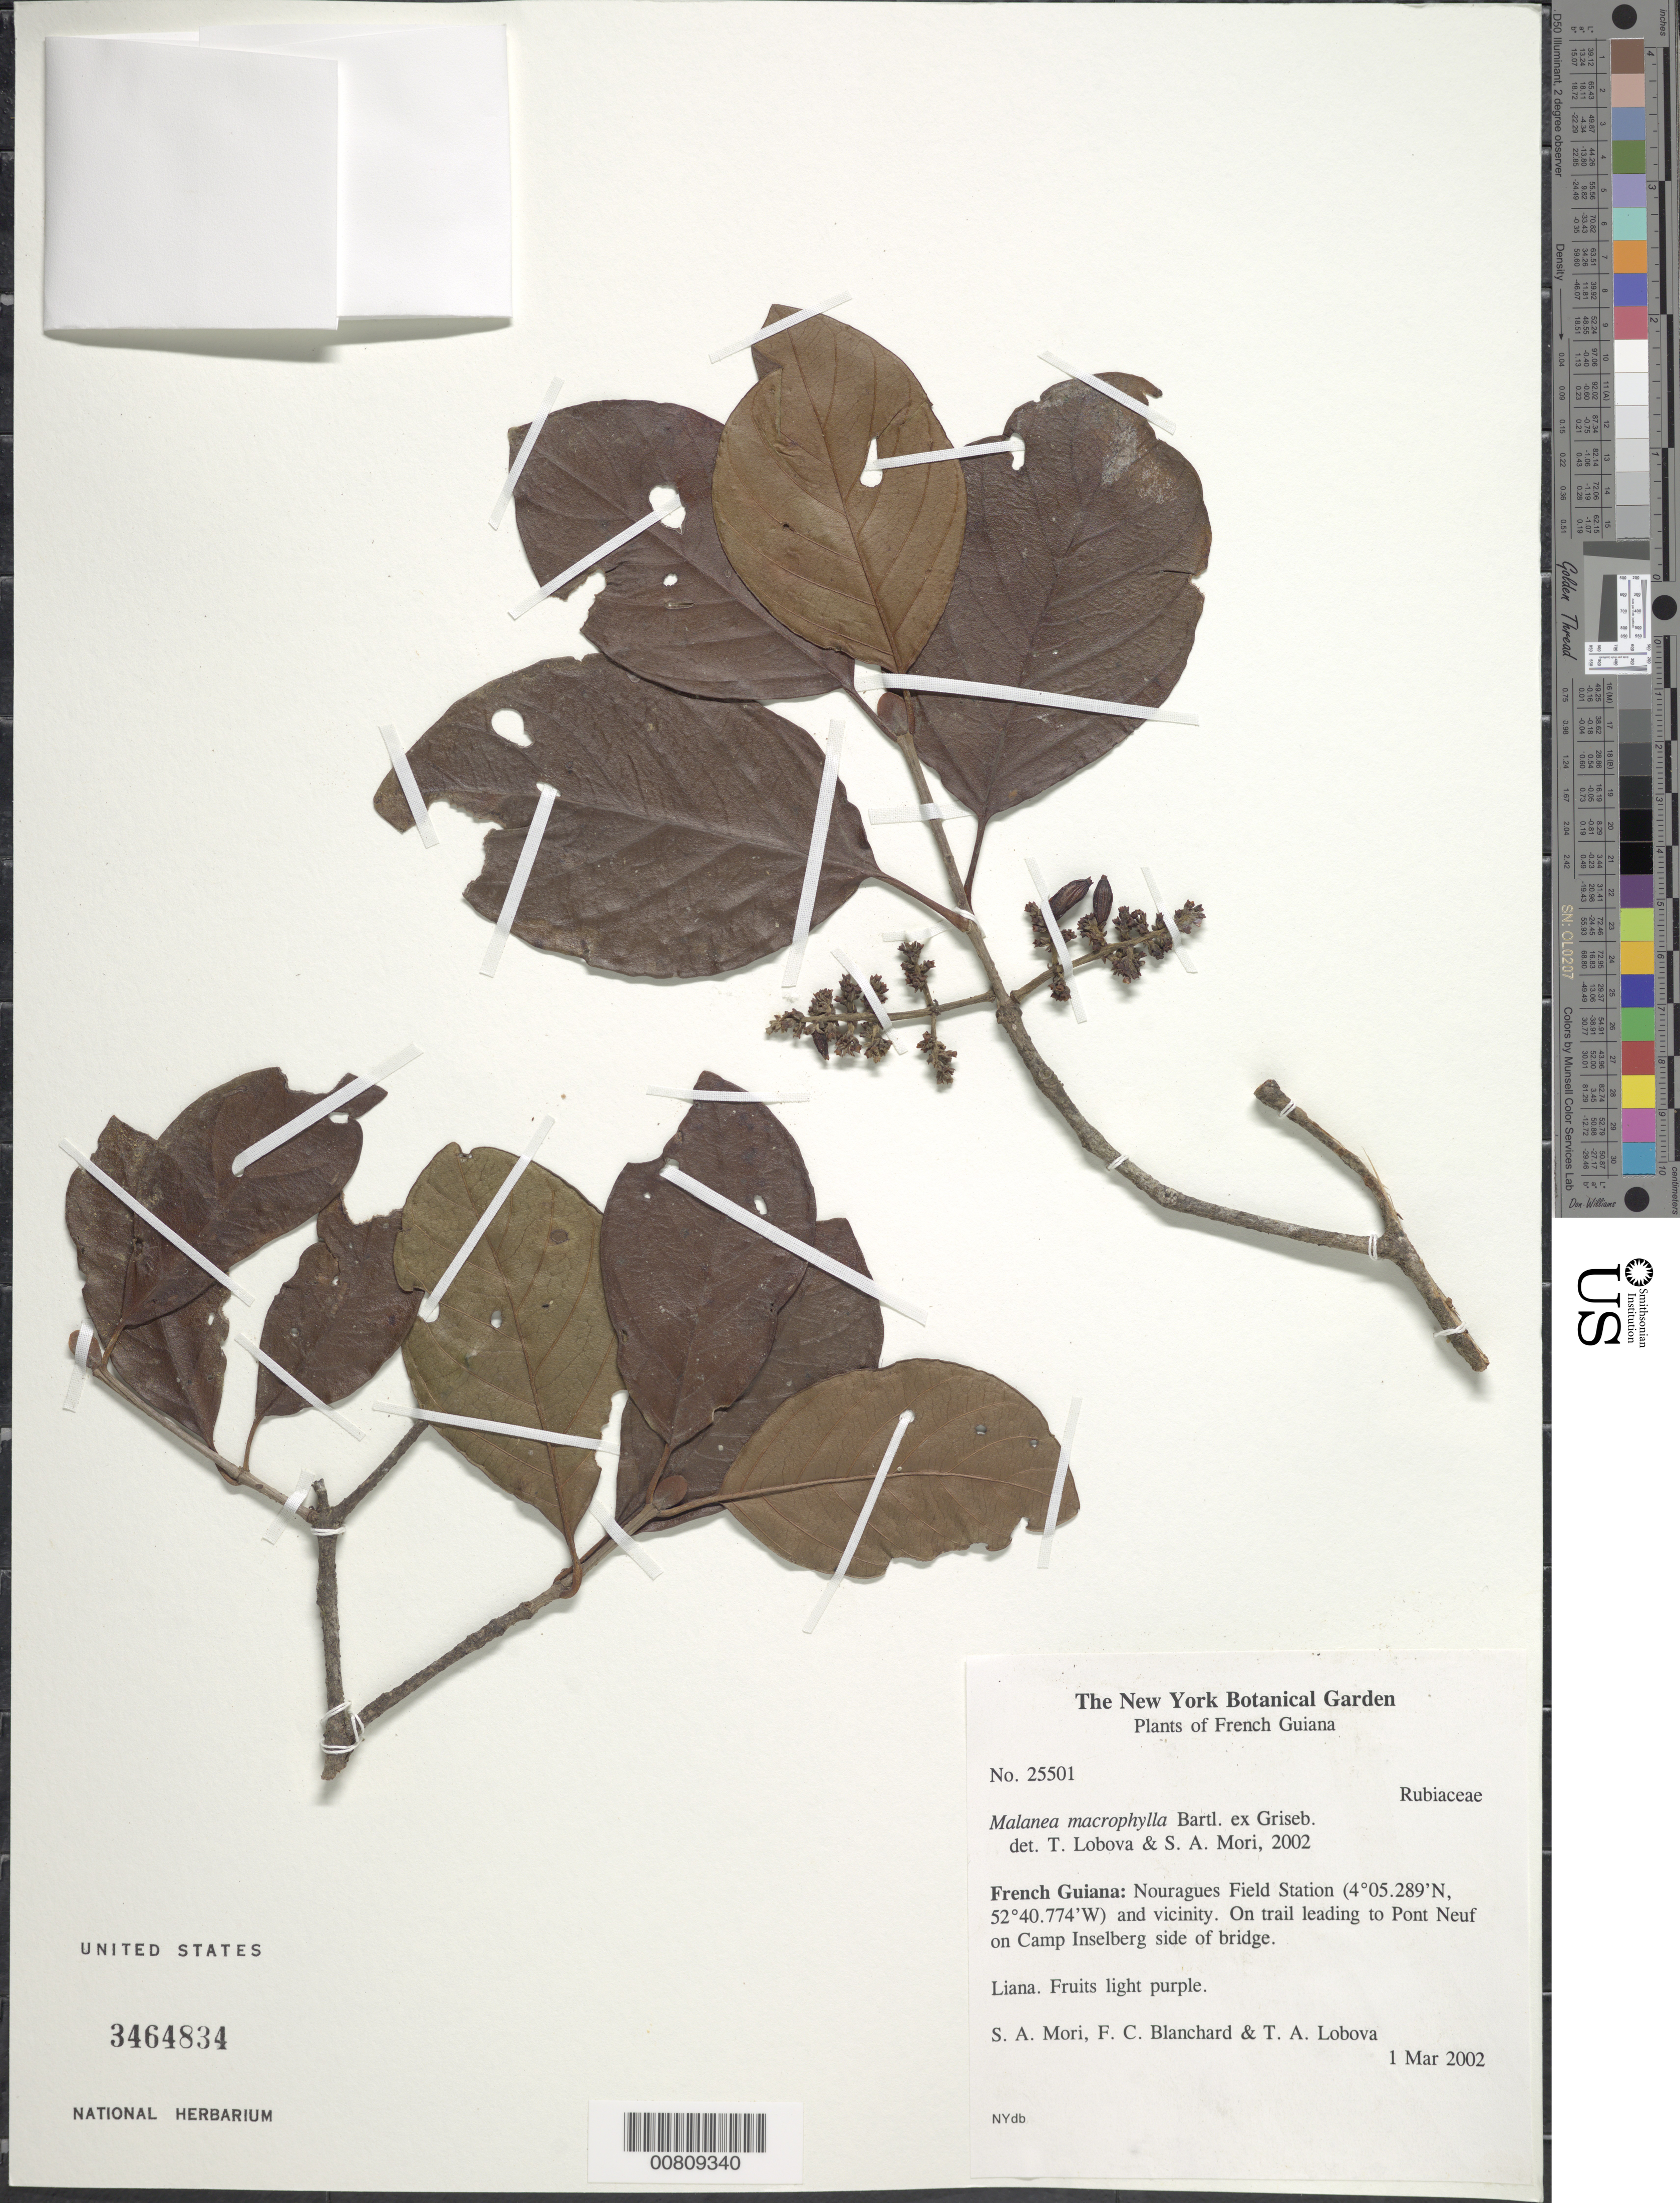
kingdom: Plantae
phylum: Tracheophyta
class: Magnoliopsida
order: Gentianales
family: Rubiaceae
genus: Malanea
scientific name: Malanea macrophylla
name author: Bartl. ex Griseb.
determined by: Mori, Scott A.; Lobova, T. A.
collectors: S. Mori, F. Blanchard & T. Lobova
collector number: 25501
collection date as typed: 1-Mar-02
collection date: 2002-03-01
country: French Guiana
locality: Nouragues Field Station, trail to Pont Neuf on Camp Inselberg side of bridge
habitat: On trail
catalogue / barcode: US 3464834